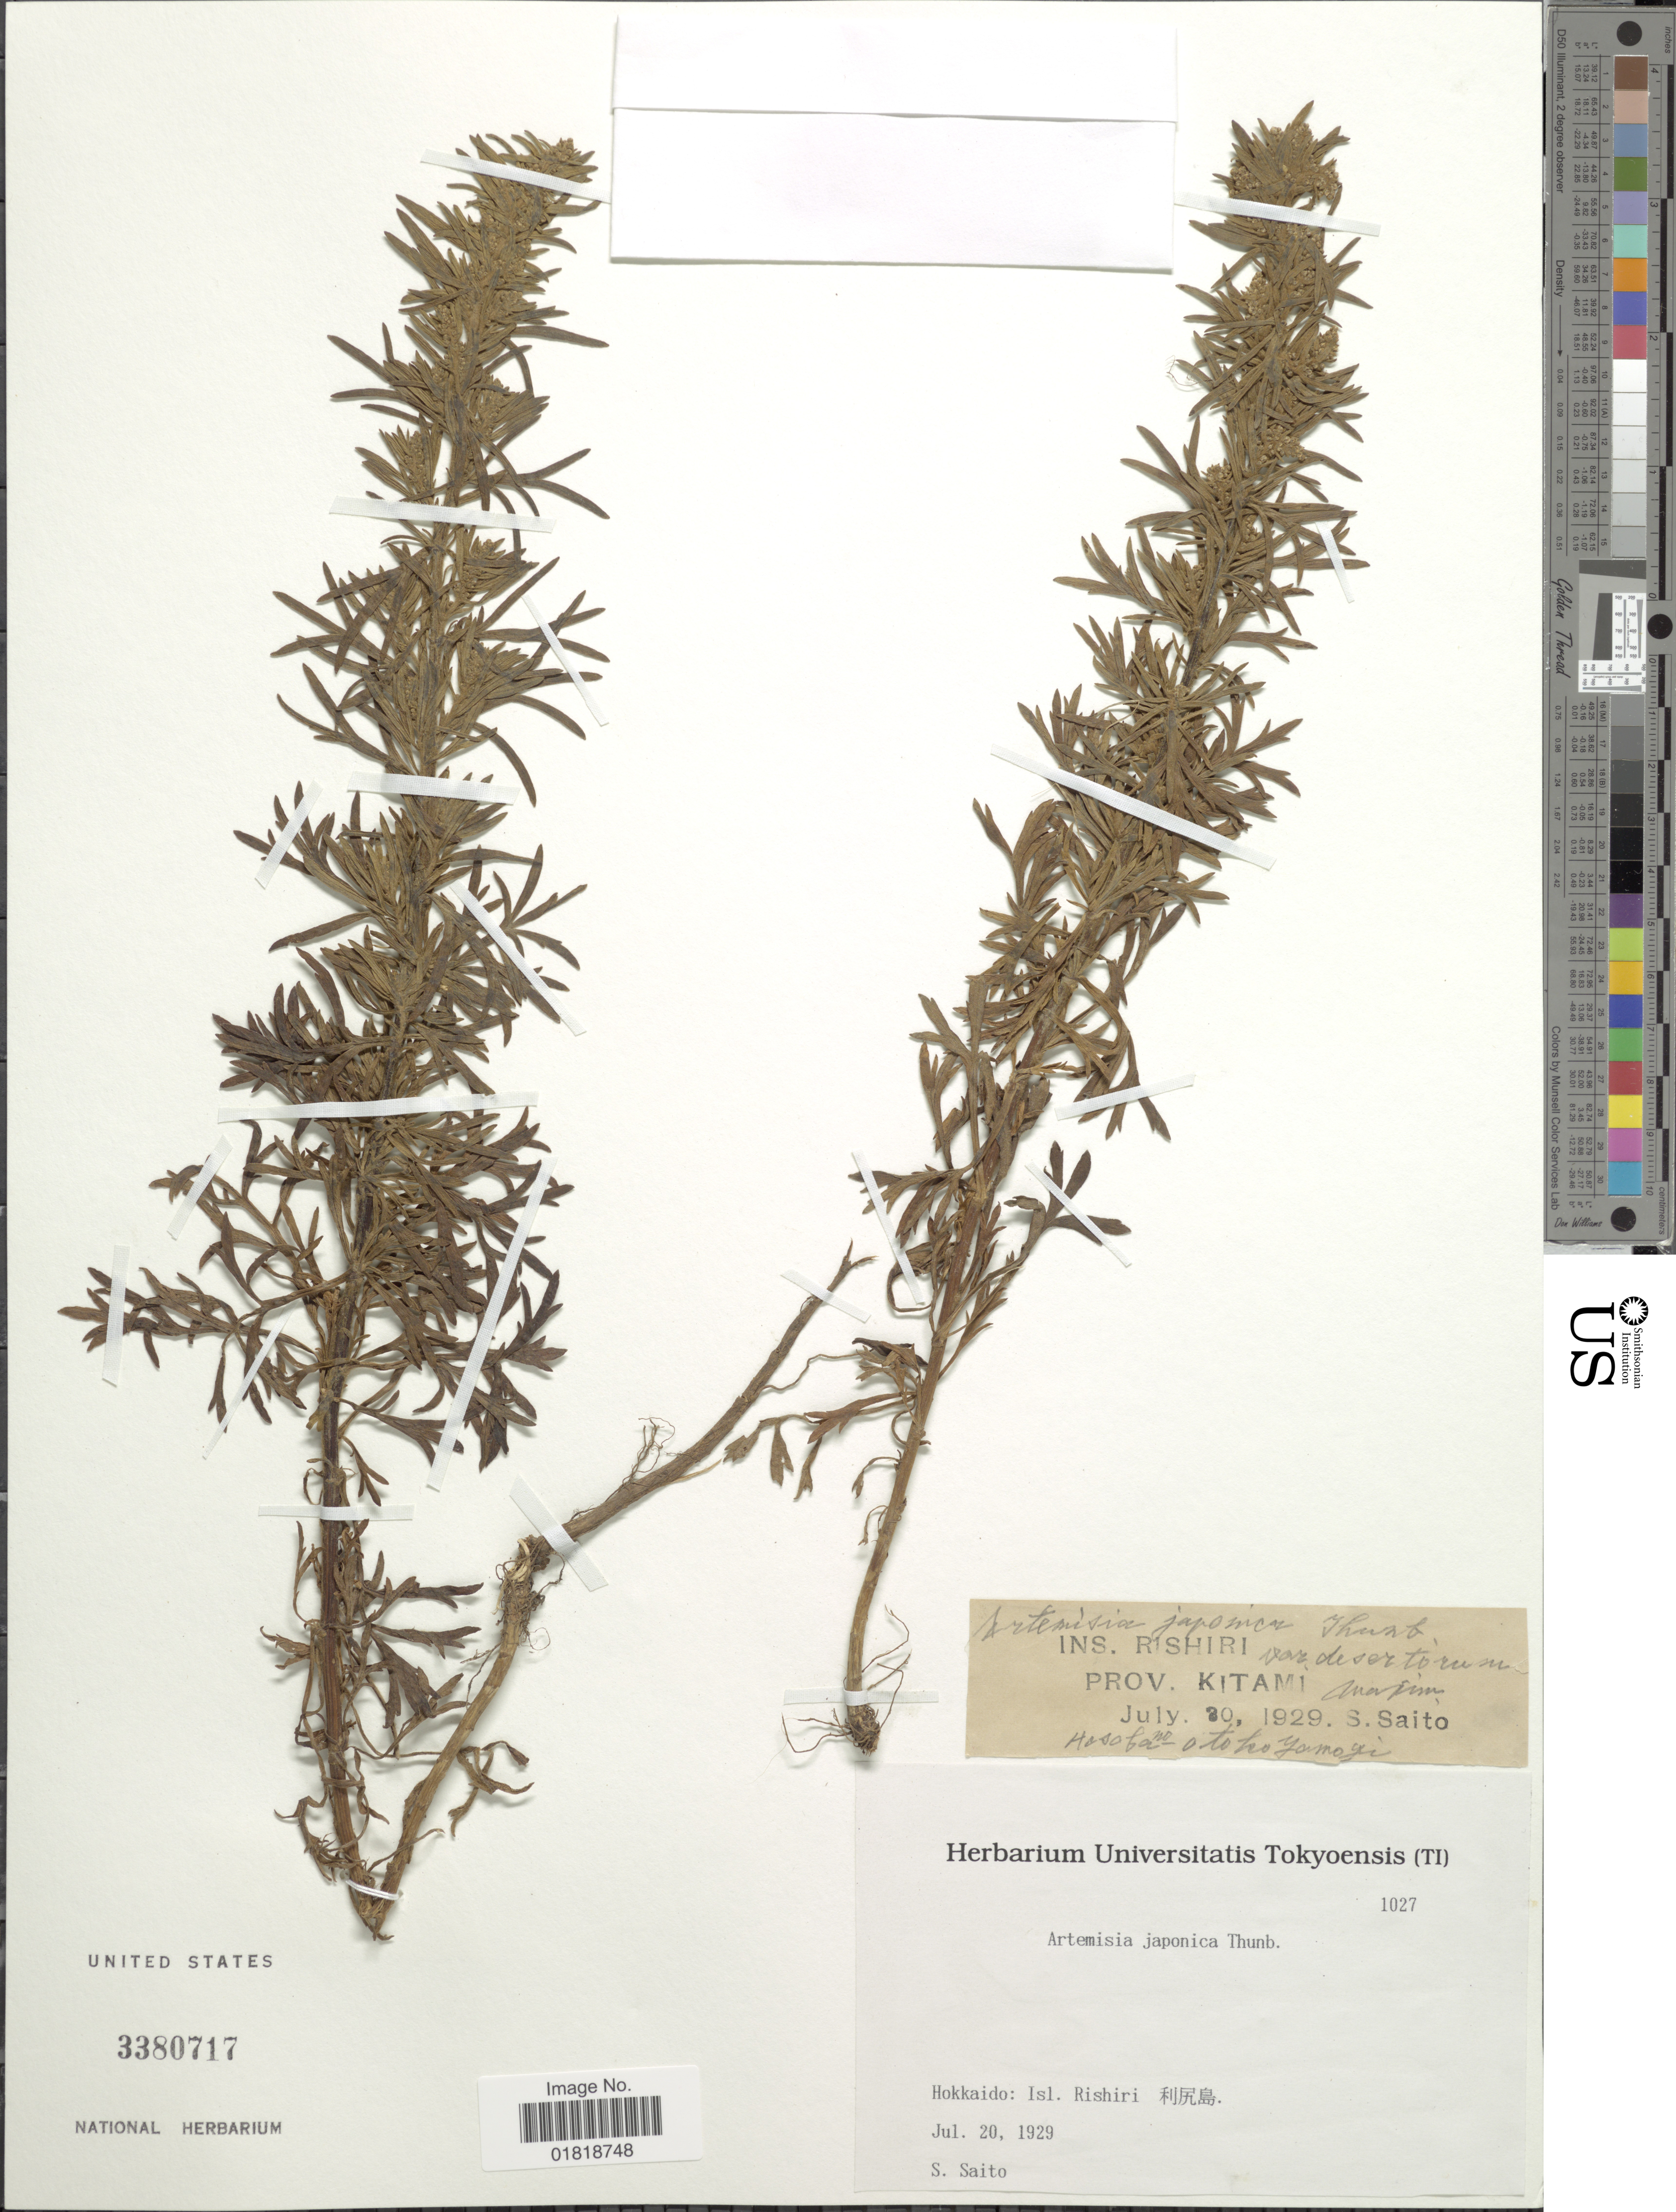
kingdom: Plantae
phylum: Tracheophyta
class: Magnoliopsida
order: Asterales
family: Asteraceae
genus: Artemisia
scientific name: Artemisia japonica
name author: Thunb.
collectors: S. Saito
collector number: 1027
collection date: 1929-06-20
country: Japan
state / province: Hokkaidō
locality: Isl. Rishiri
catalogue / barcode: US 3380717